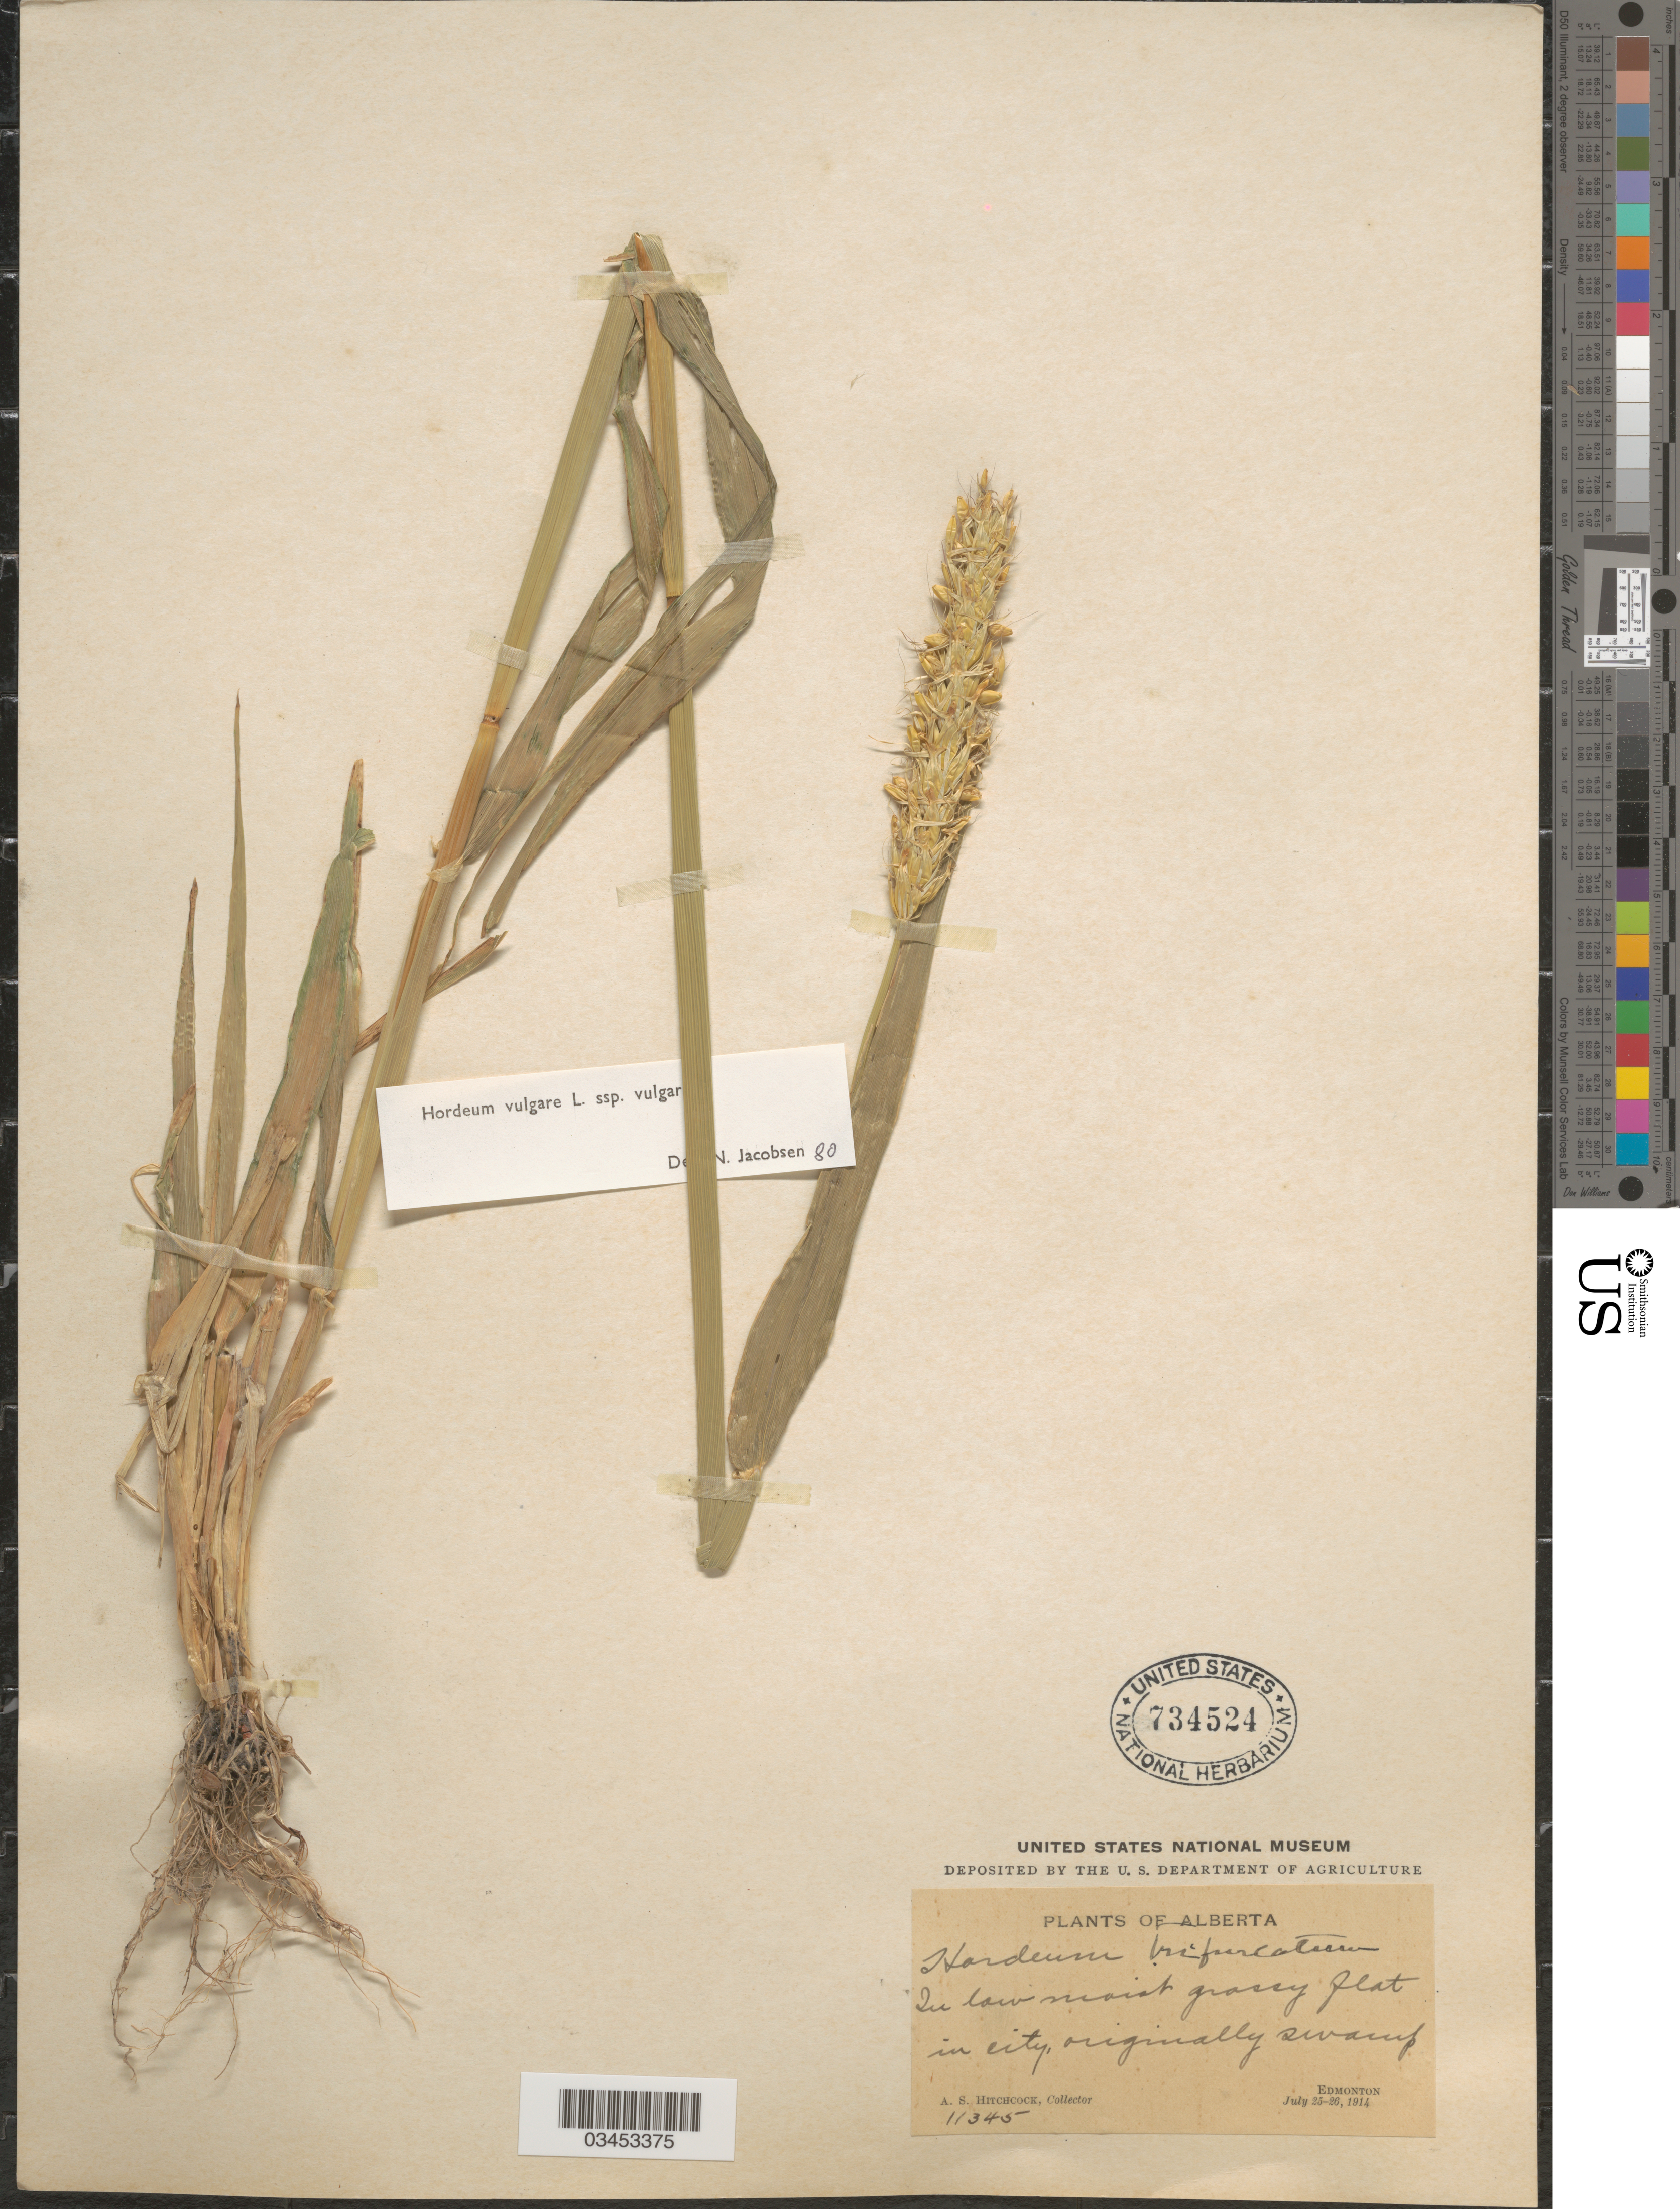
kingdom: Plantae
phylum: Tracheophyta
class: Liliopsida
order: Poales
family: Poaceae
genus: Hordeum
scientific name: Hordeum vulgare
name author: L.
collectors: A. S. Hitchcock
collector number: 11345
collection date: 1914-07-25/1914-07-26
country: Canada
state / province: Alberta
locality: Edmonton.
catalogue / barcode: US 734524